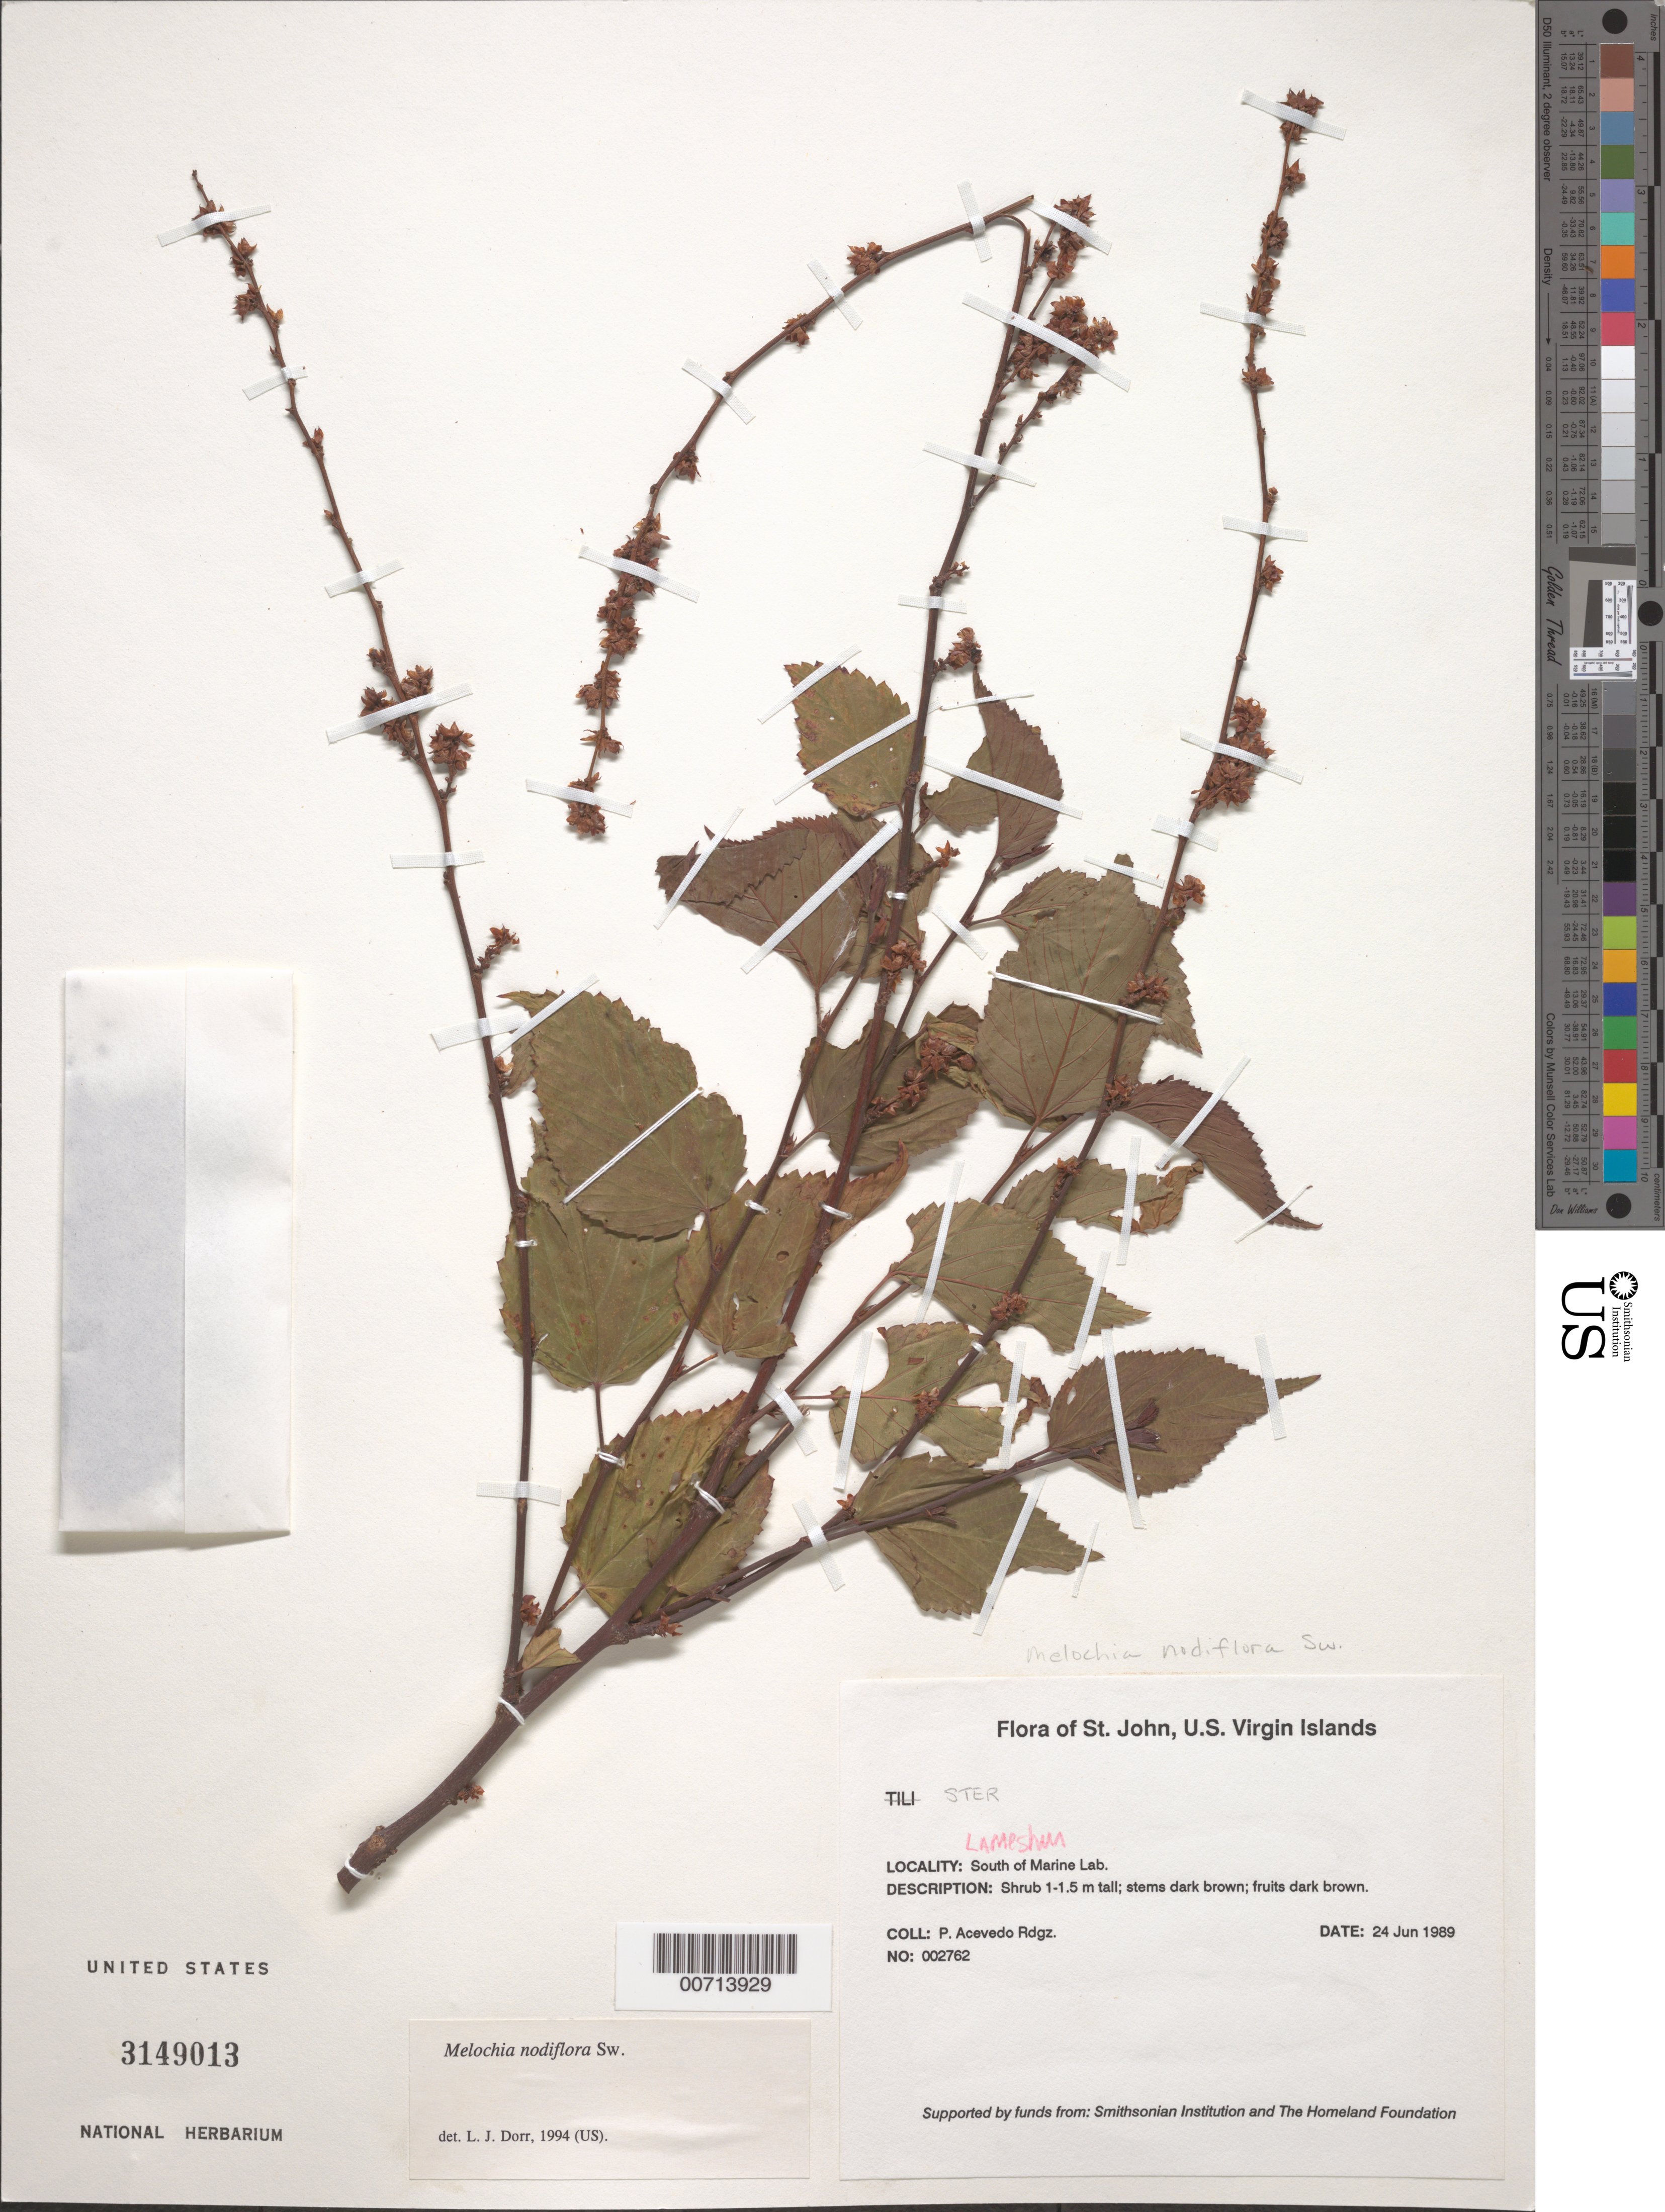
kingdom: Plantae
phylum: Tracheophyta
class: Magnoliopsida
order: Malvales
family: Malvaceae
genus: Melochia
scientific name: Melochia nodiflora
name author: Sw.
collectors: P. Acevedo-Rodr.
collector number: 2762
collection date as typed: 24 Jun 1989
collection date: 1989-06-24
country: U.S. Virgin Islands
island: St. John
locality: South of Marine Lab.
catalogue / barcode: US 3149013